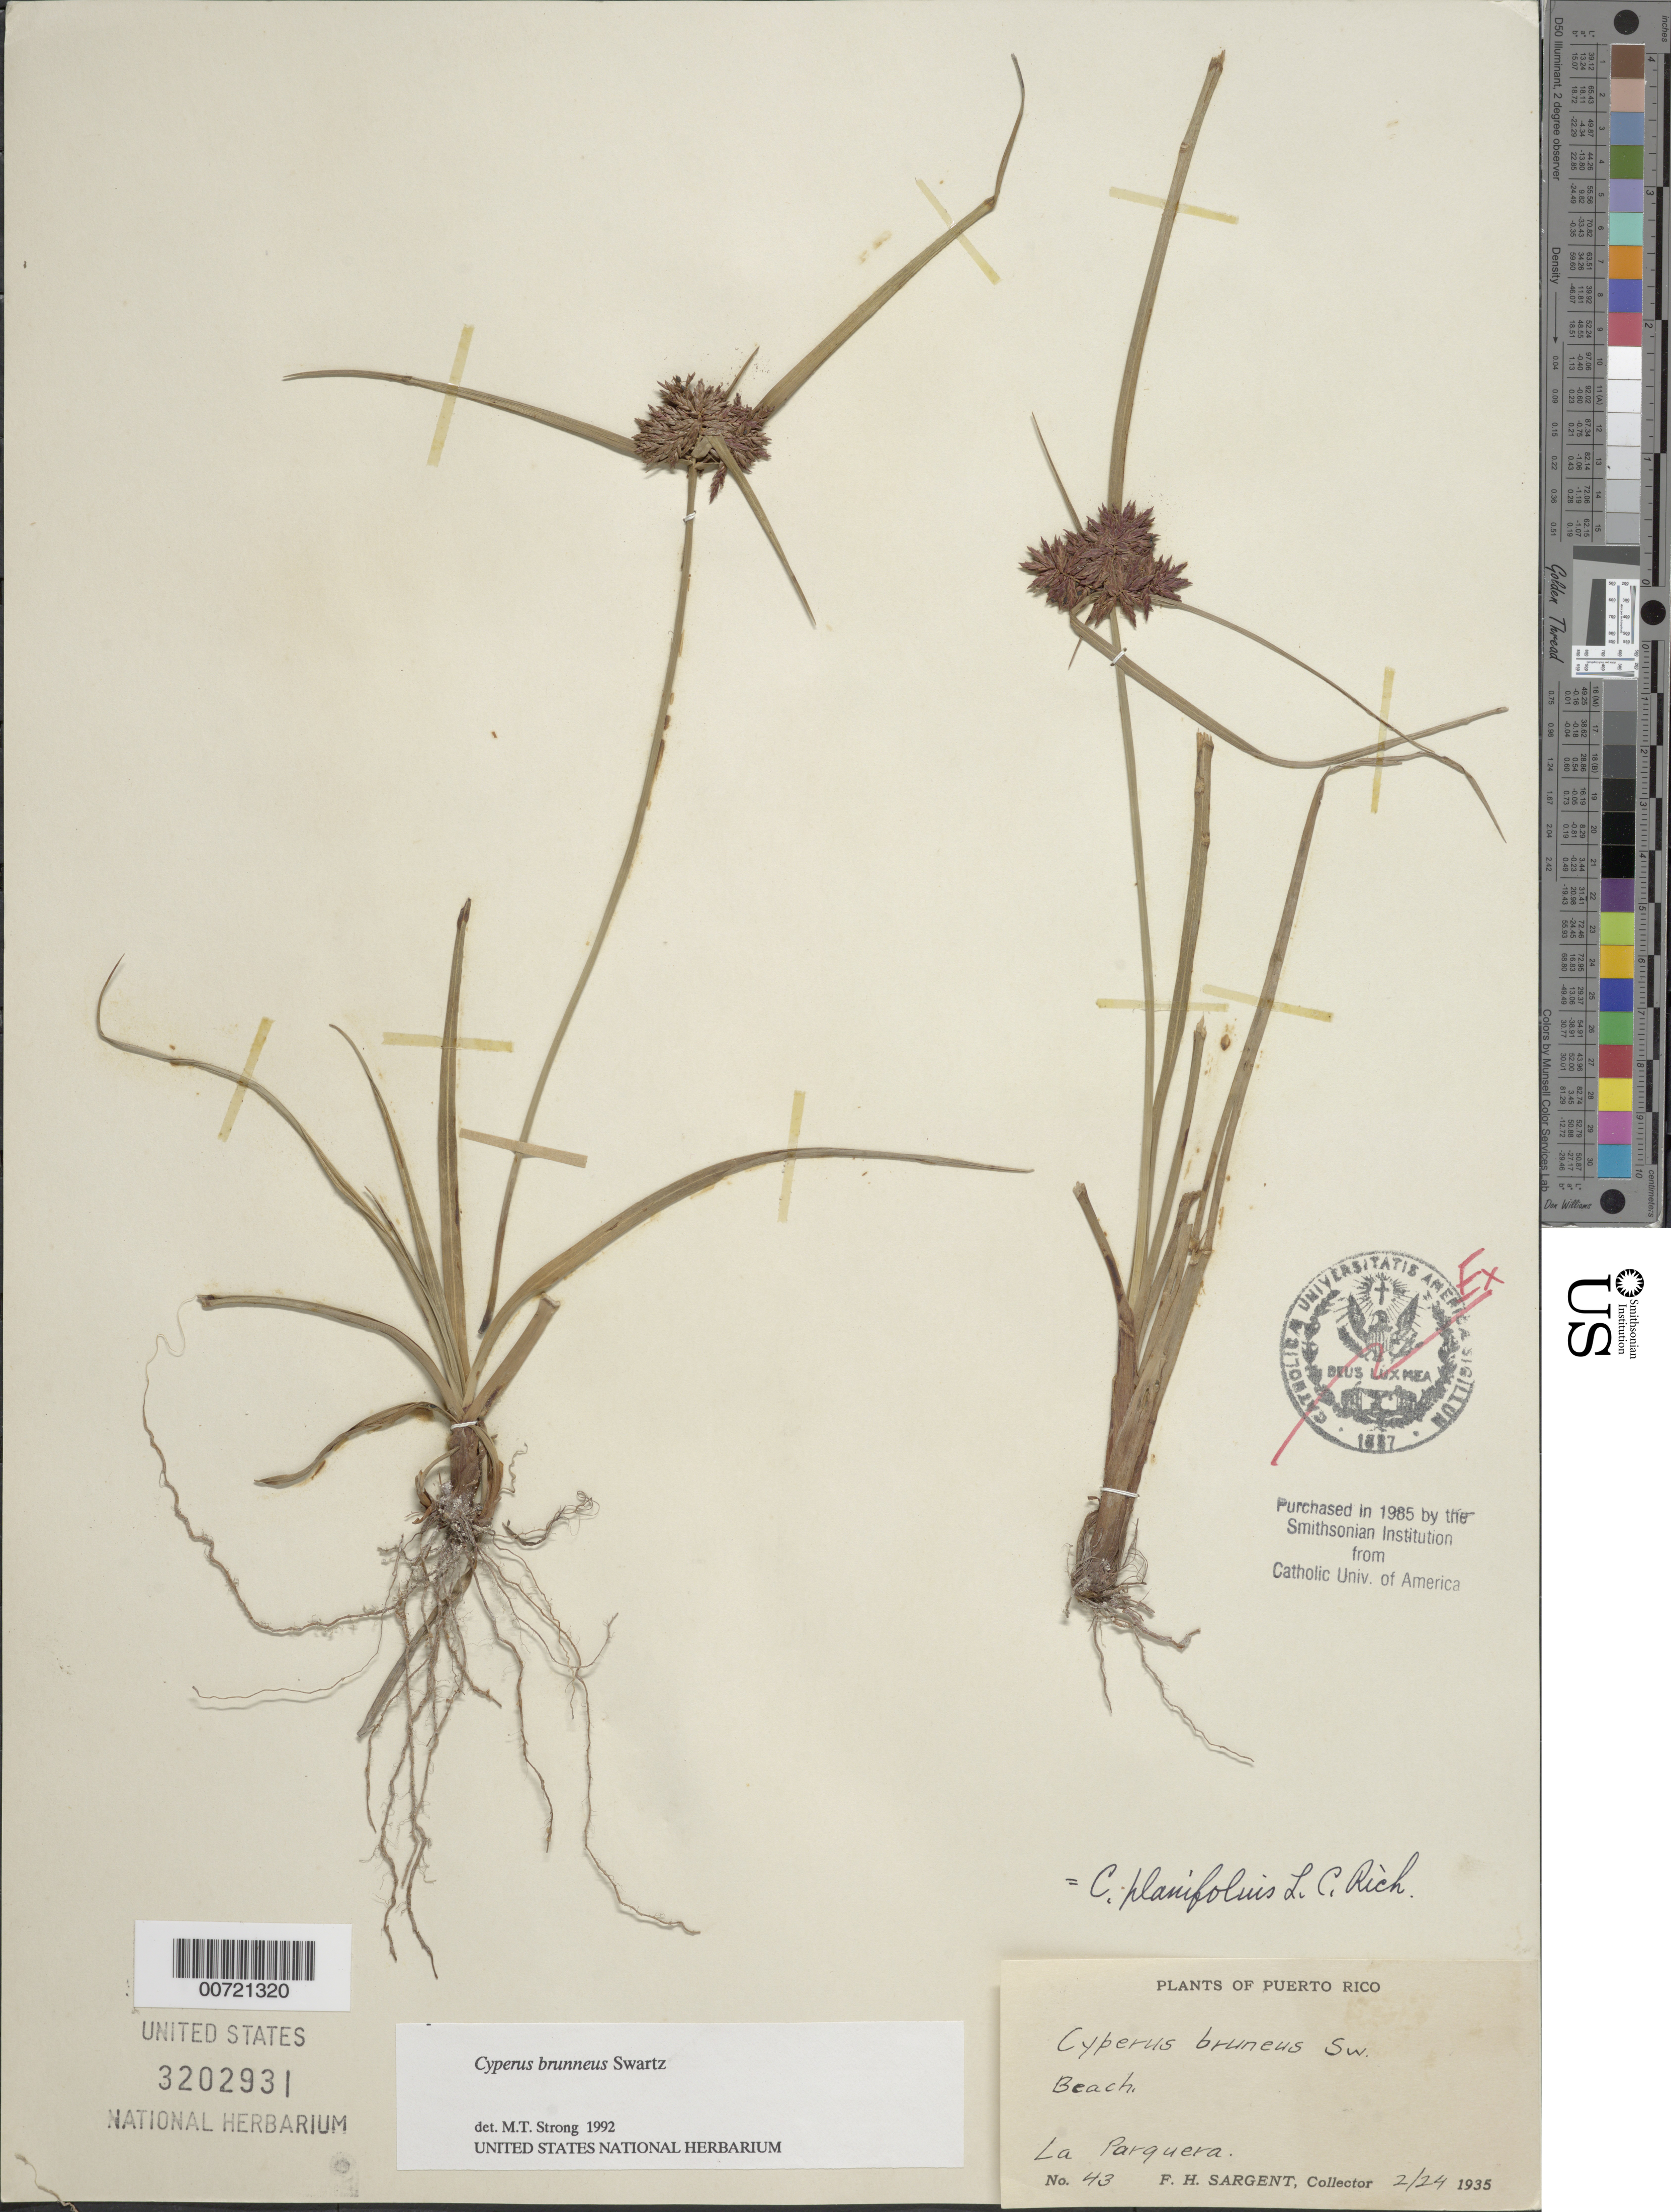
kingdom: Plantae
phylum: Tracheophyta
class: Liliopsida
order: Poales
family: Cyperaceae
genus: Cyperus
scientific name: Cyperus brunneus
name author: Sw.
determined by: Strong, M. T., (US), Smithsonian Institution - National Museum of Natural History (UNITED STATES)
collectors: F. H. Sargent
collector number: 43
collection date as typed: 24 Feb 1935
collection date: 1935-02-24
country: Puerto Rico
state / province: Lajas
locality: La Parguera.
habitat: Beach.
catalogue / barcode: US 3202931